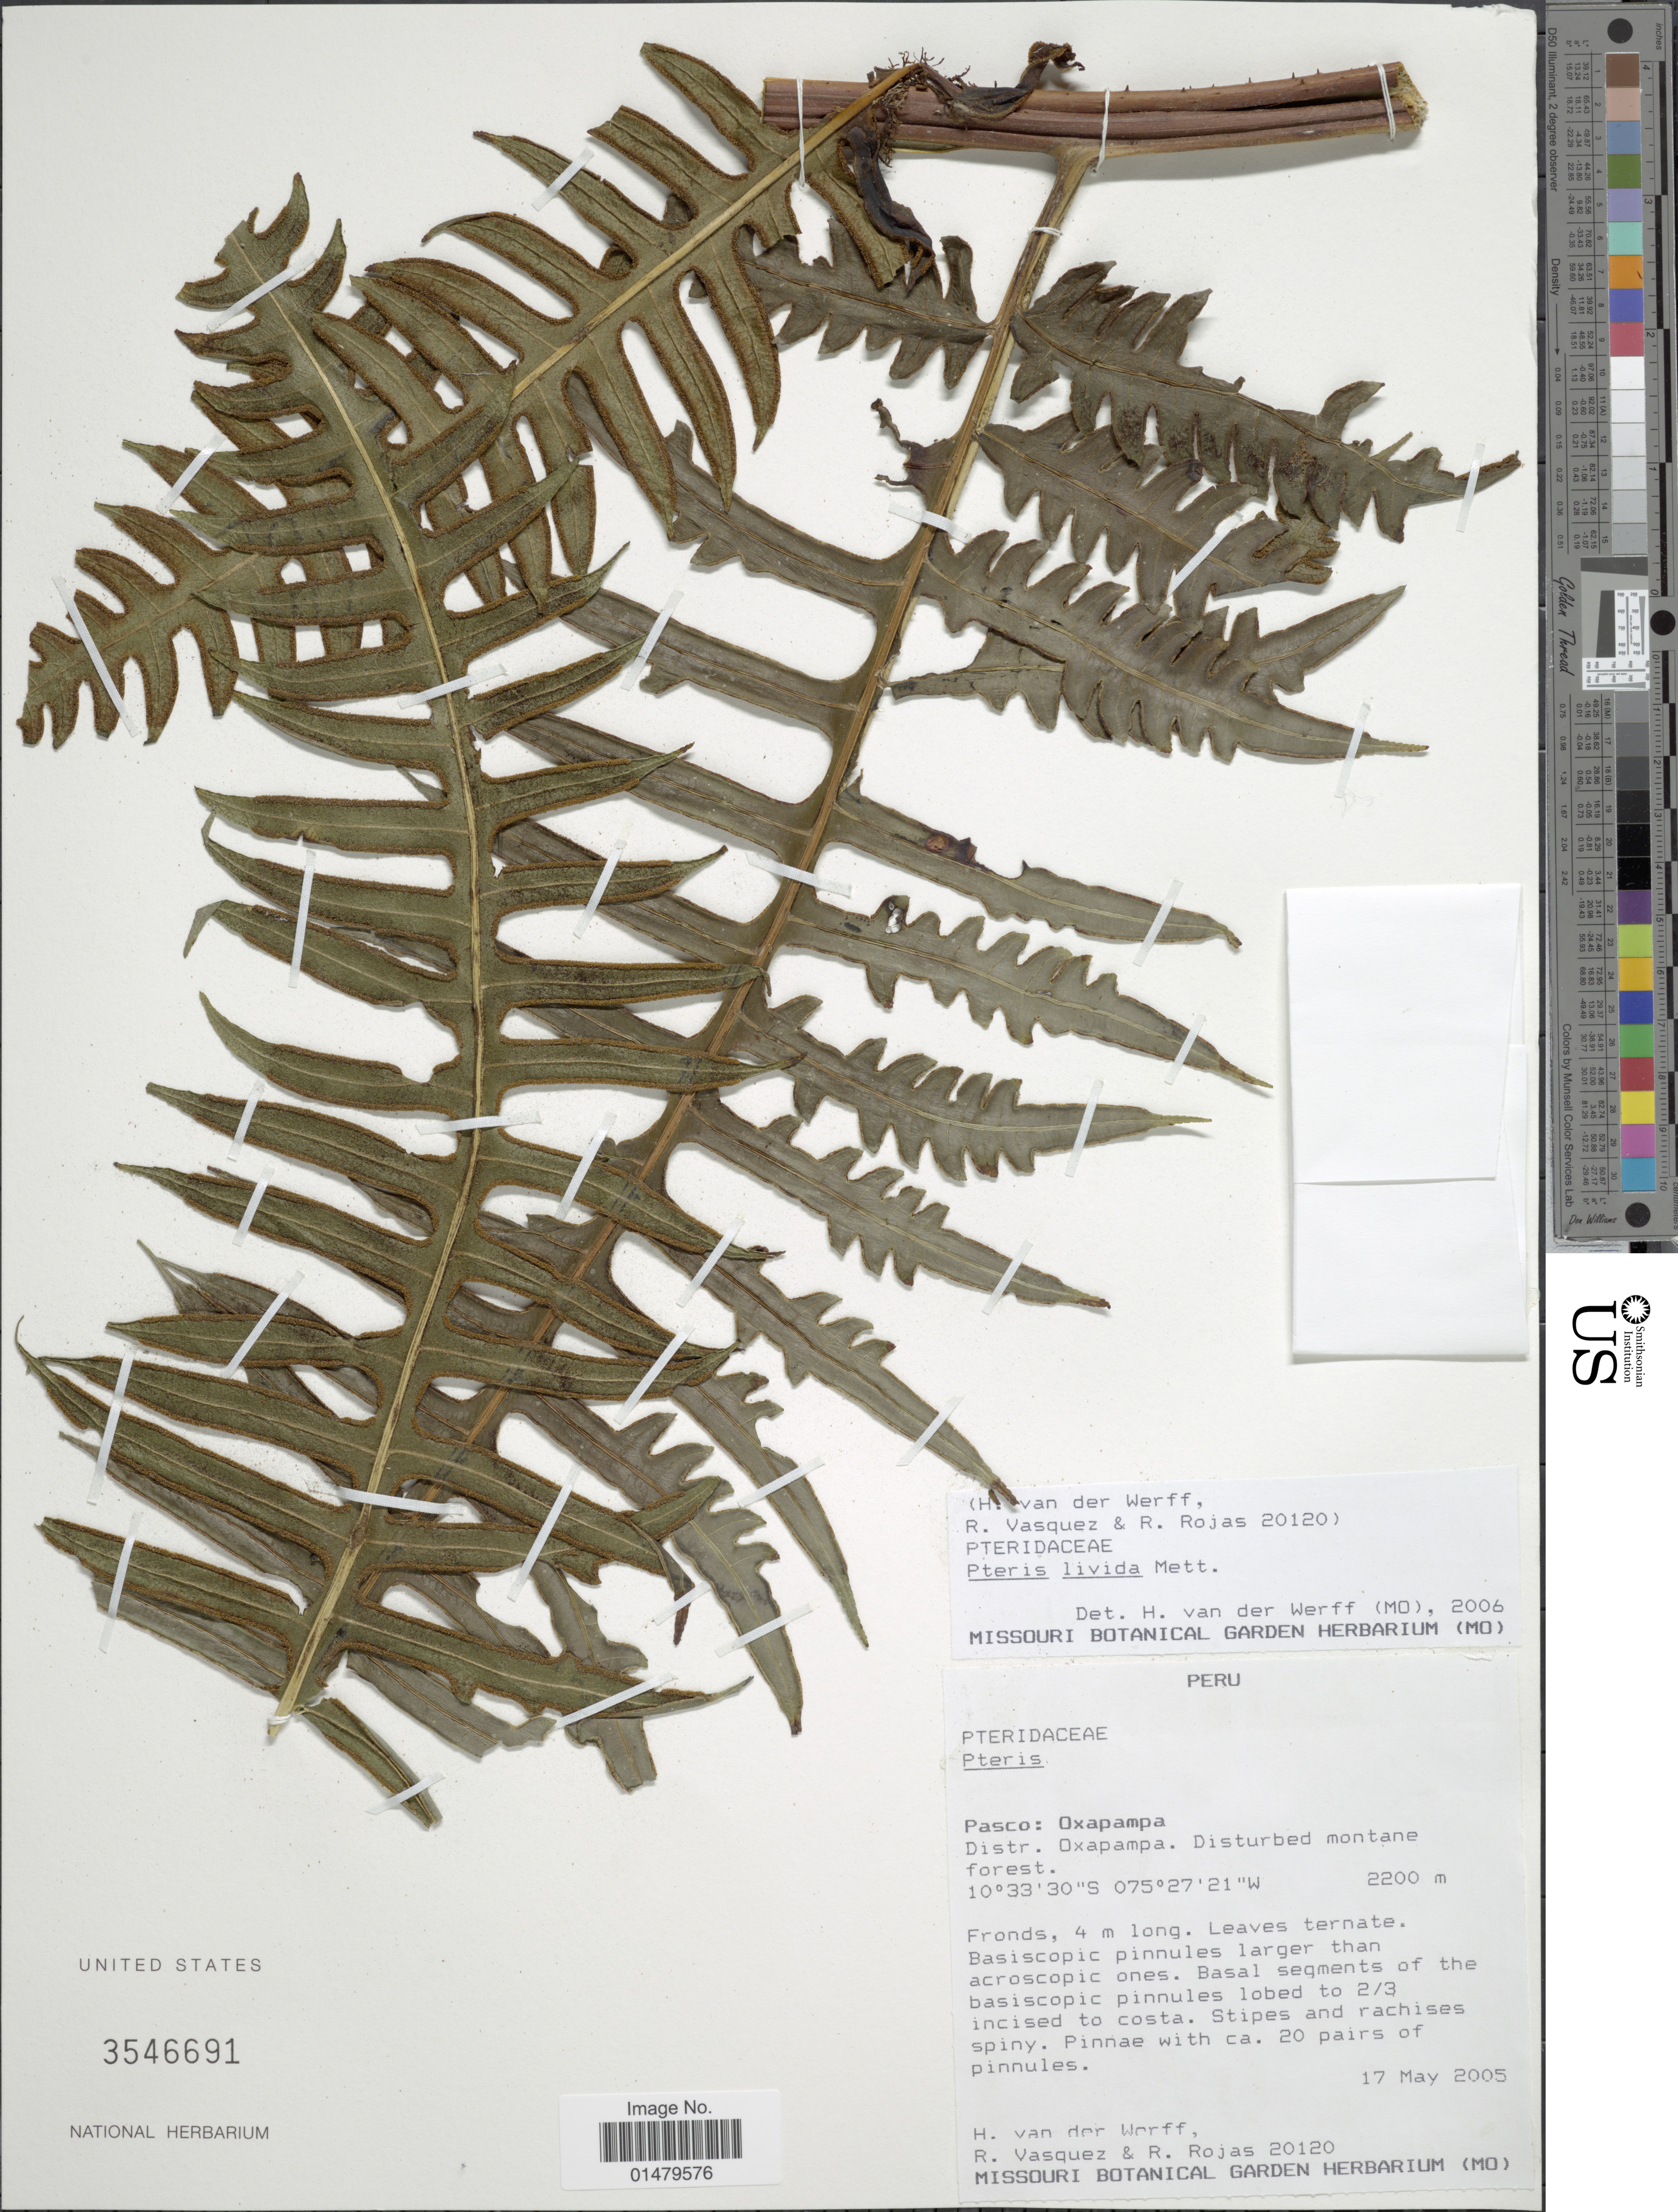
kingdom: Plantae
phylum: Tracheophyta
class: Polypodiopsida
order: Polypodiales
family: Pteridaceae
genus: Pteris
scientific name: Pteris livida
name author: Mett. in Triana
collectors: H. van der Werff, R. Vasquez & R. Rojas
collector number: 20120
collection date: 2005-05-17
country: Peru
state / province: Pasco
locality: Pasco: Oxapampa. Distr. Oxapampa.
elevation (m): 2200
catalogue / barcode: US 2546691